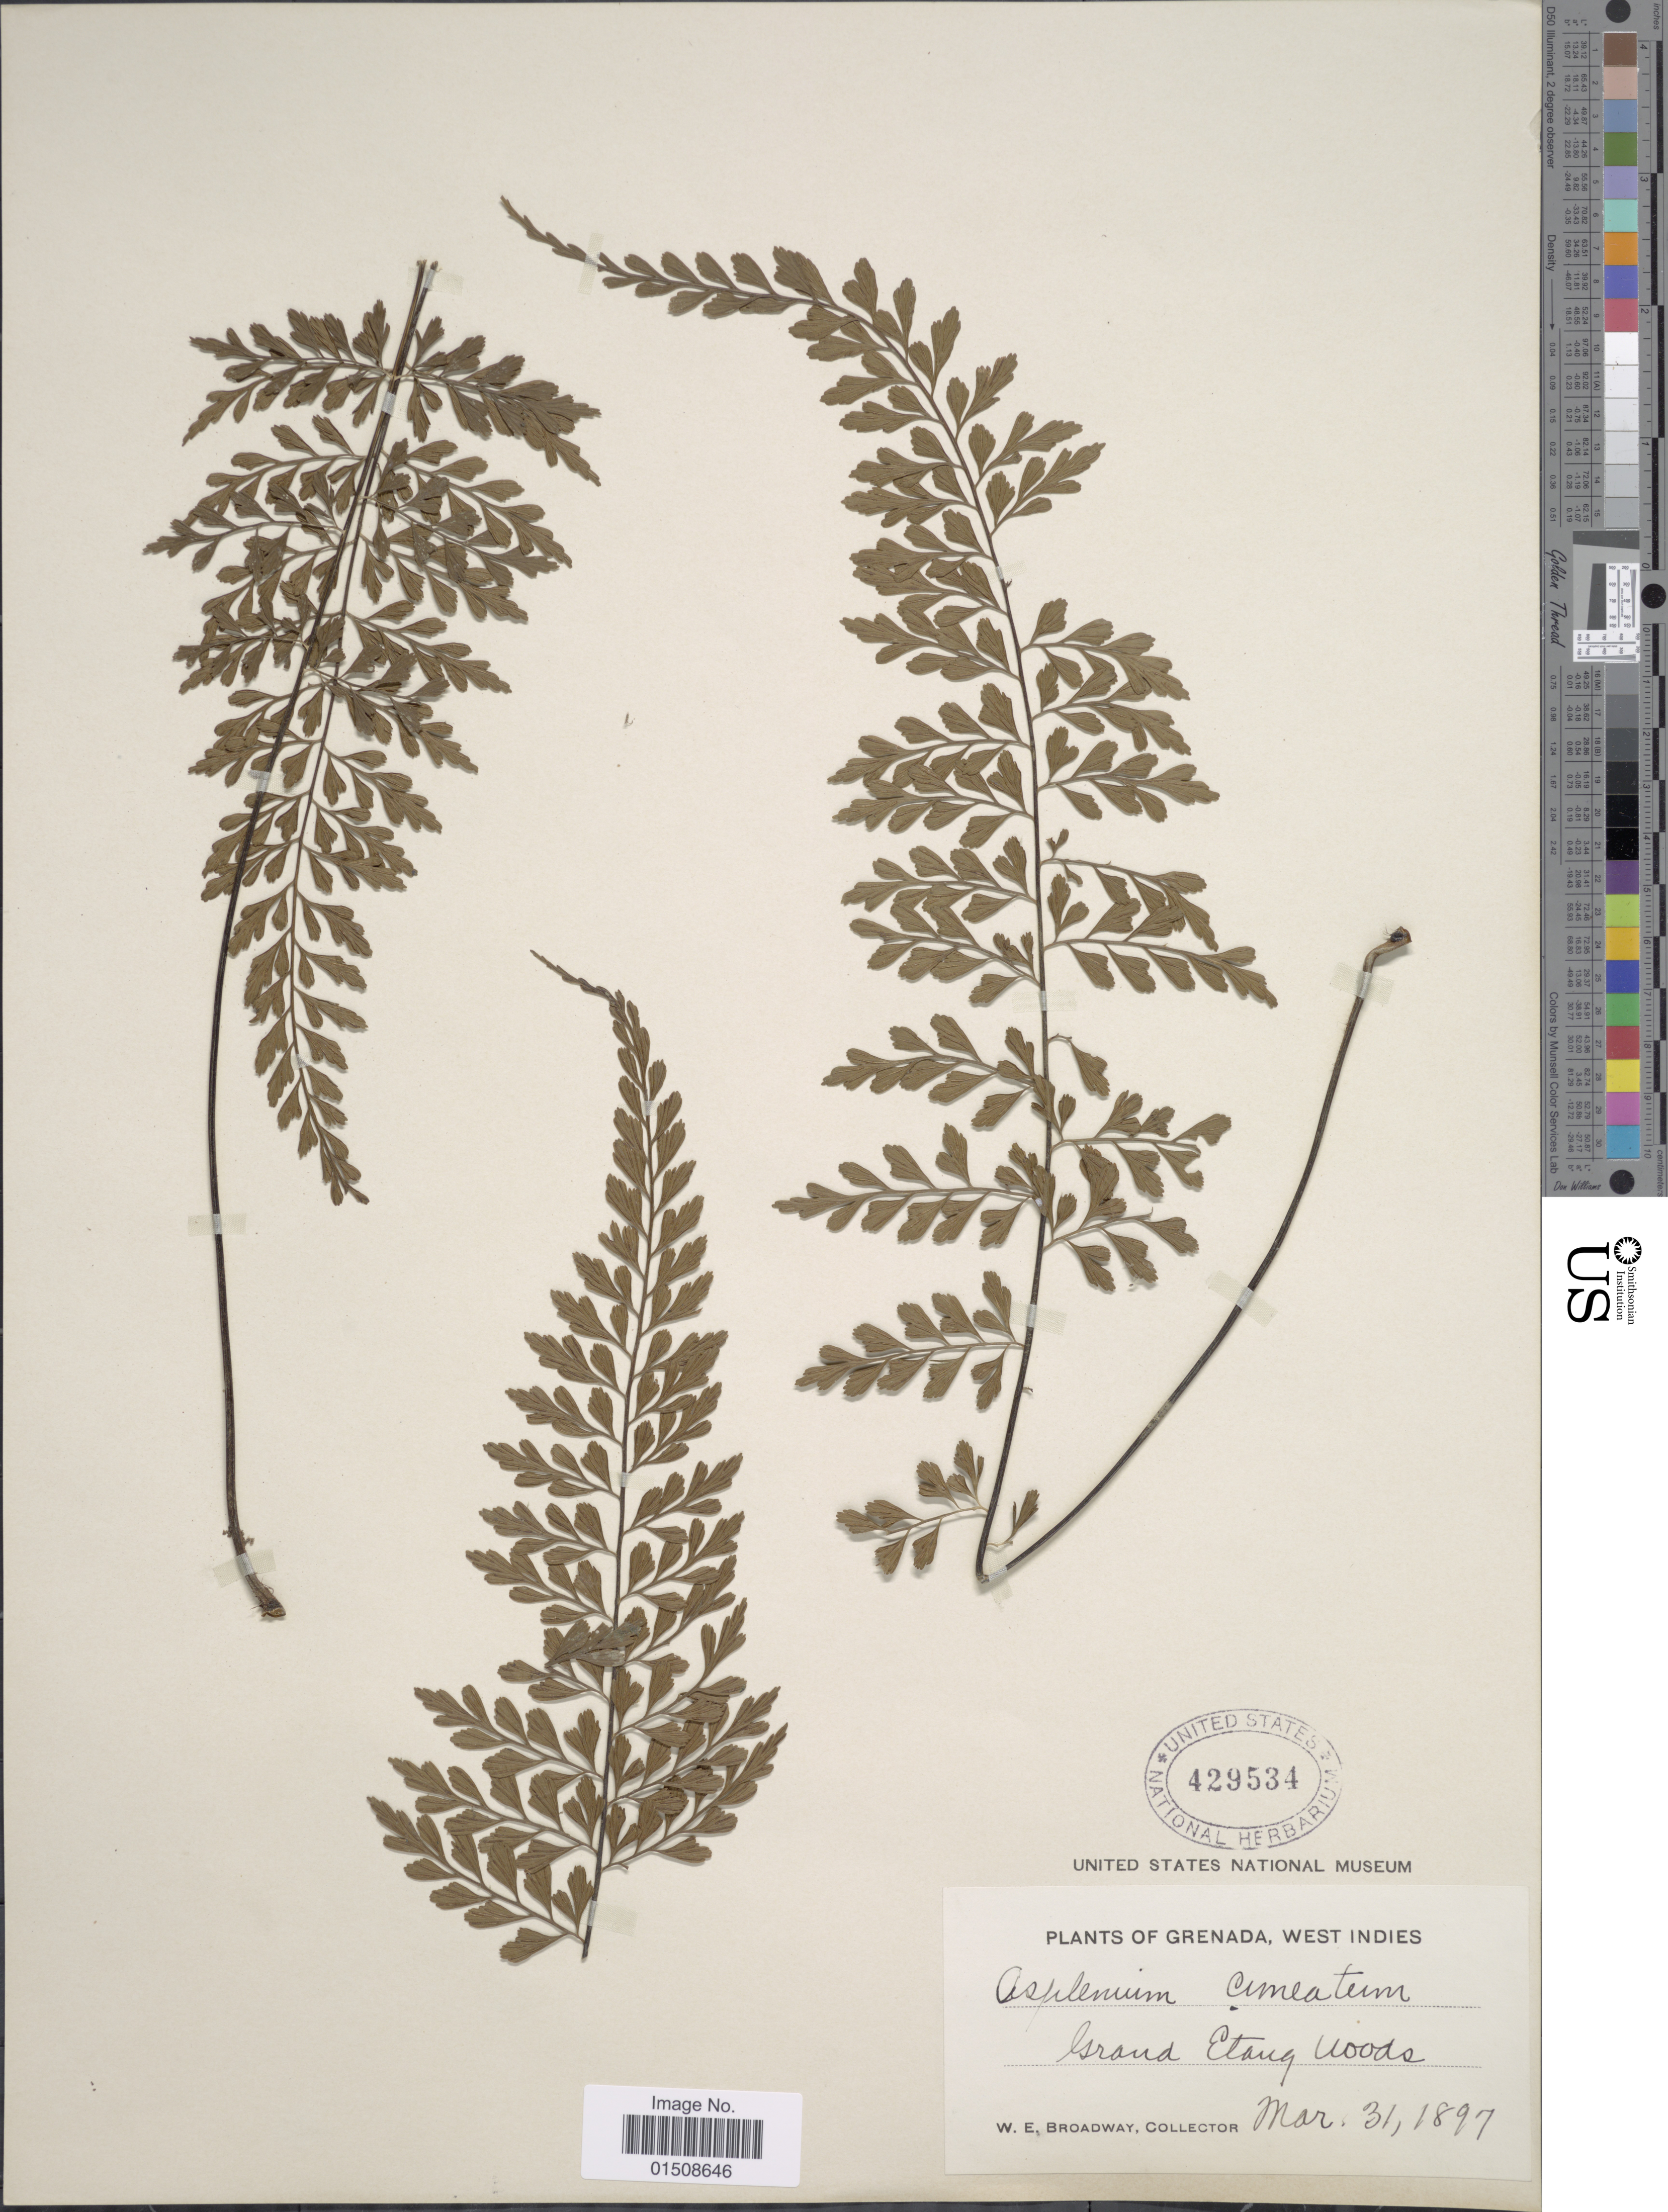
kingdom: Plantae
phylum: Tracheophyta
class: Polypodiopsida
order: Polypodiales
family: Aspleniaceae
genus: Asplenium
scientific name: Asplenium cuneatum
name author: Lam.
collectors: W. E. Broadway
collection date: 1897-03-31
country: Grenada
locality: Grand Etang Woods.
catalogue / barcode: US 429534